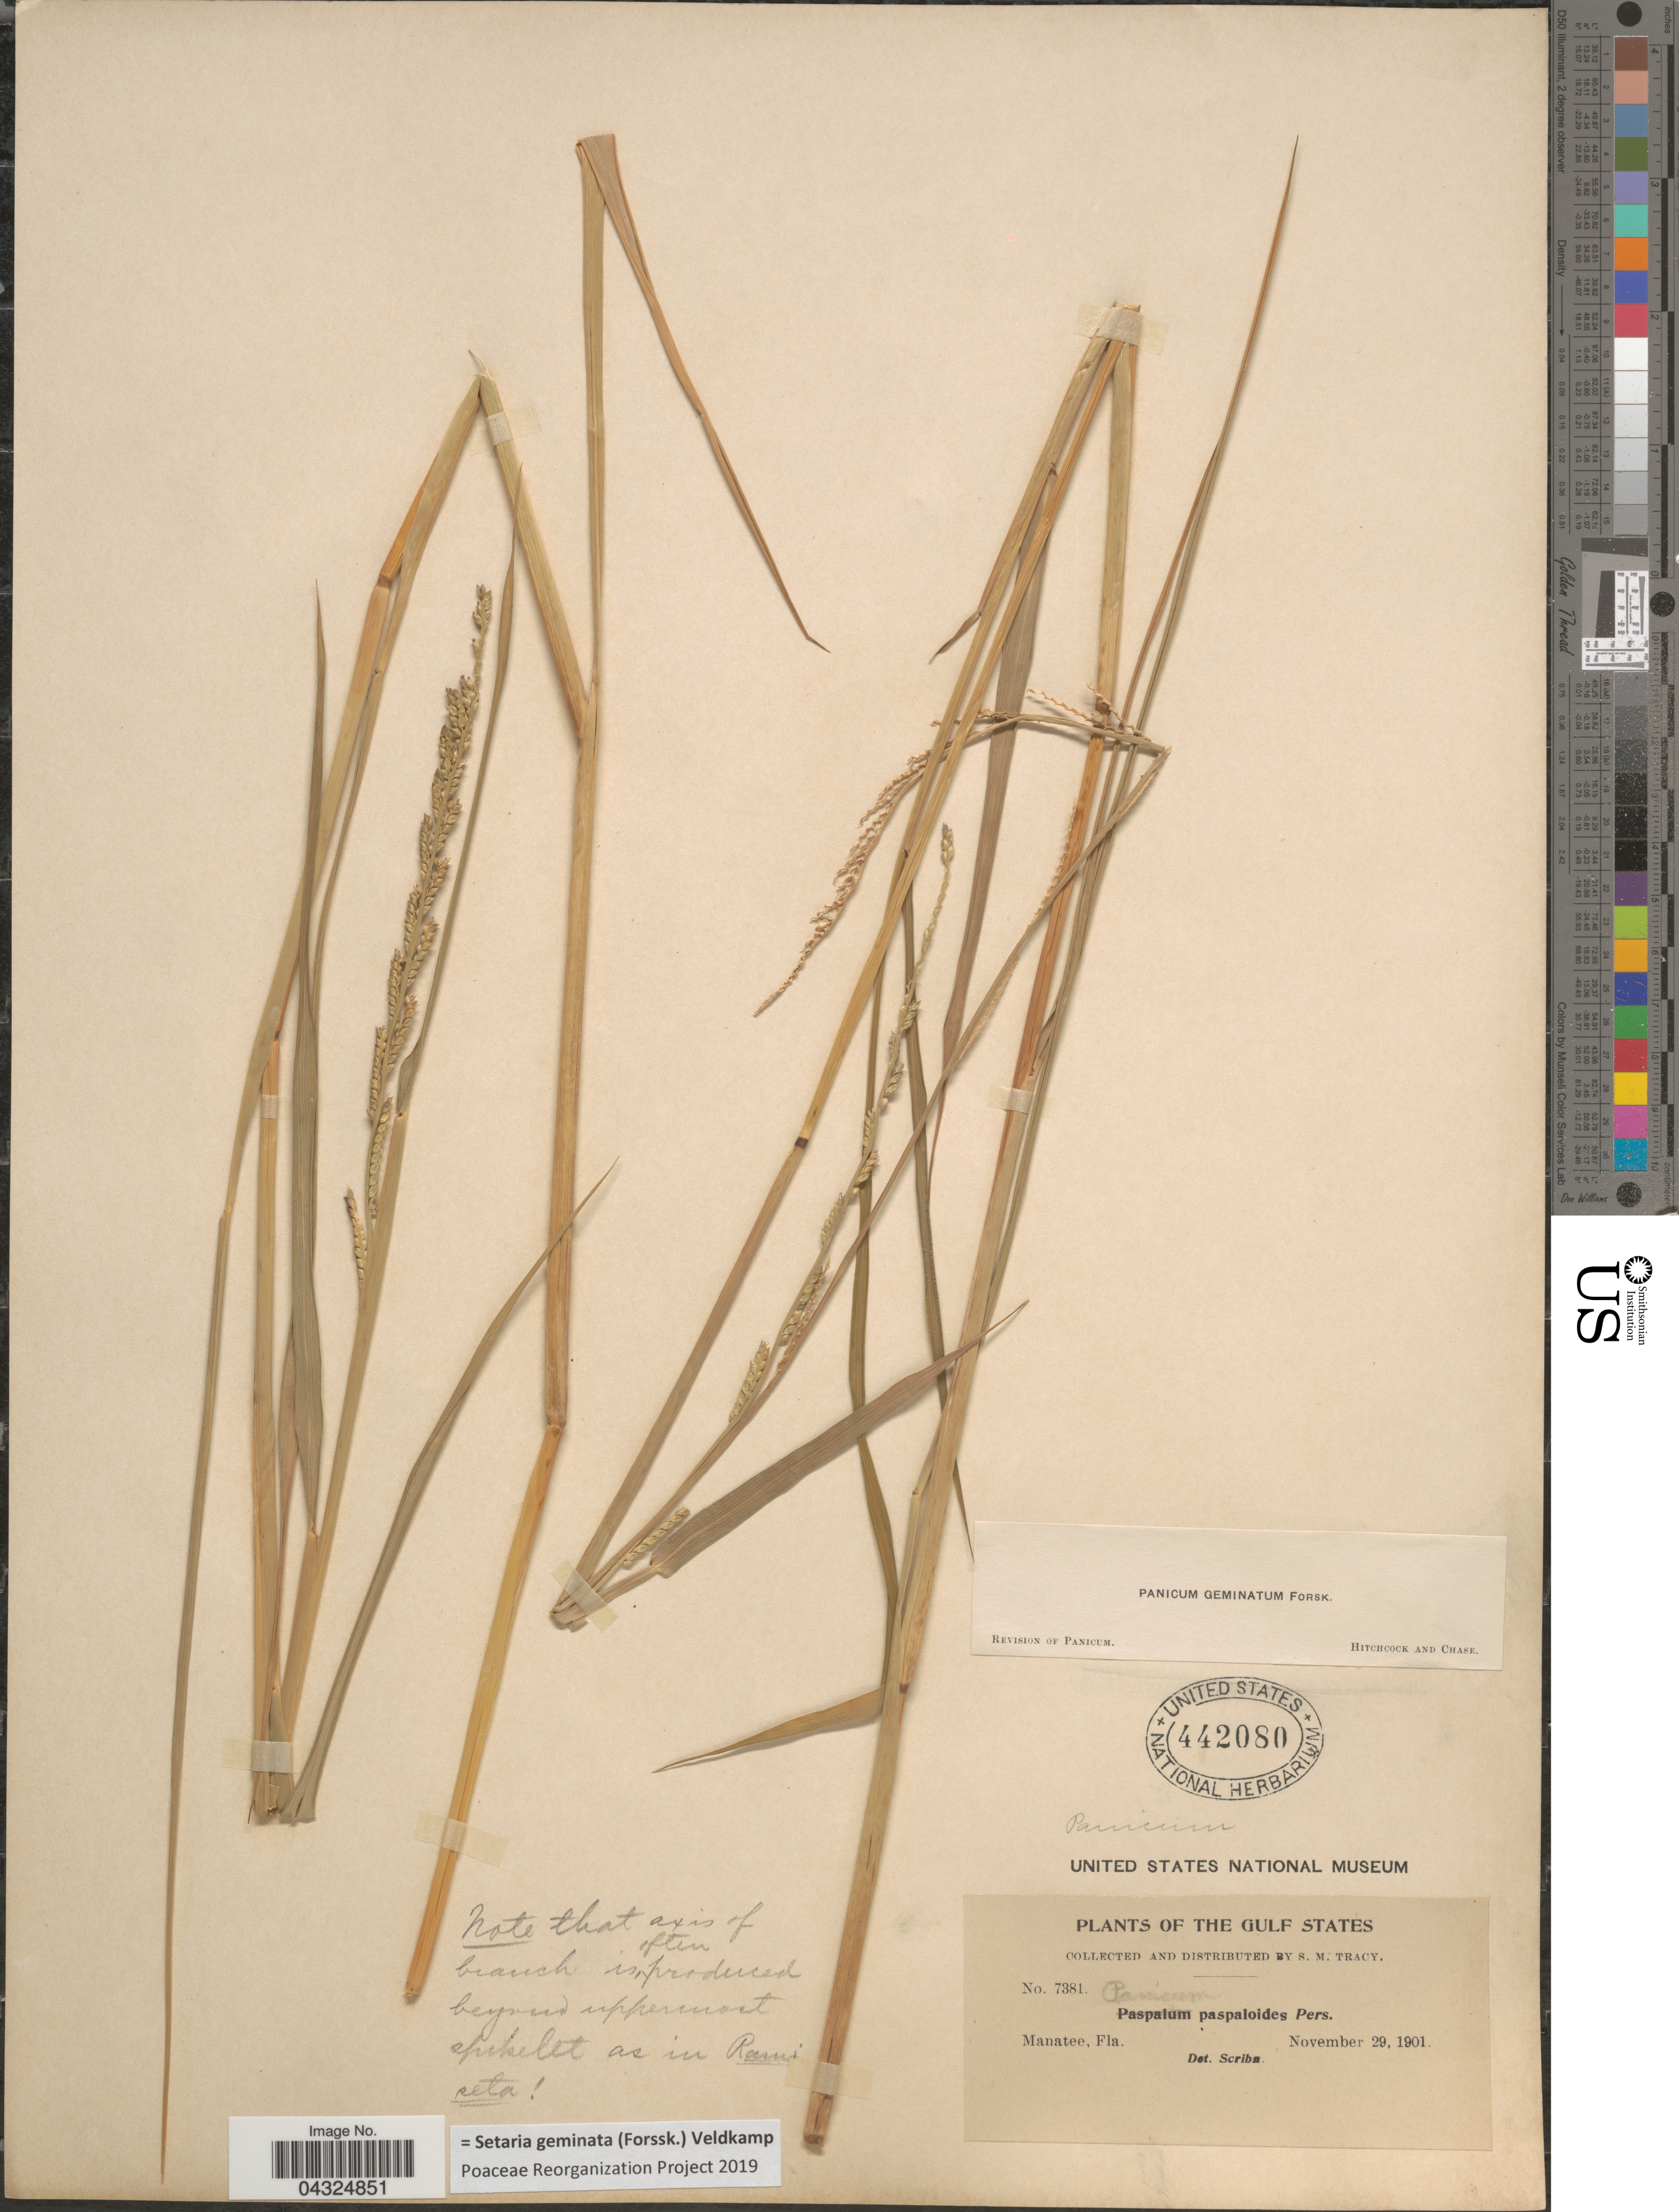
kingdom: Plantae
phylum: Tracheophyta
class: Liliopsida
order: Poales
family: Poaceae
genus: Setaria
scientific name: Setaria geminata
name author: (Forssk.) Veldkamp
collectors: S. M. Tracy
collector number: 7381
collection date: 1901-11-29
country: United States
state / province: Florida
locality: The Gulf States. Manatee.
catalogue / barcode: US 442080